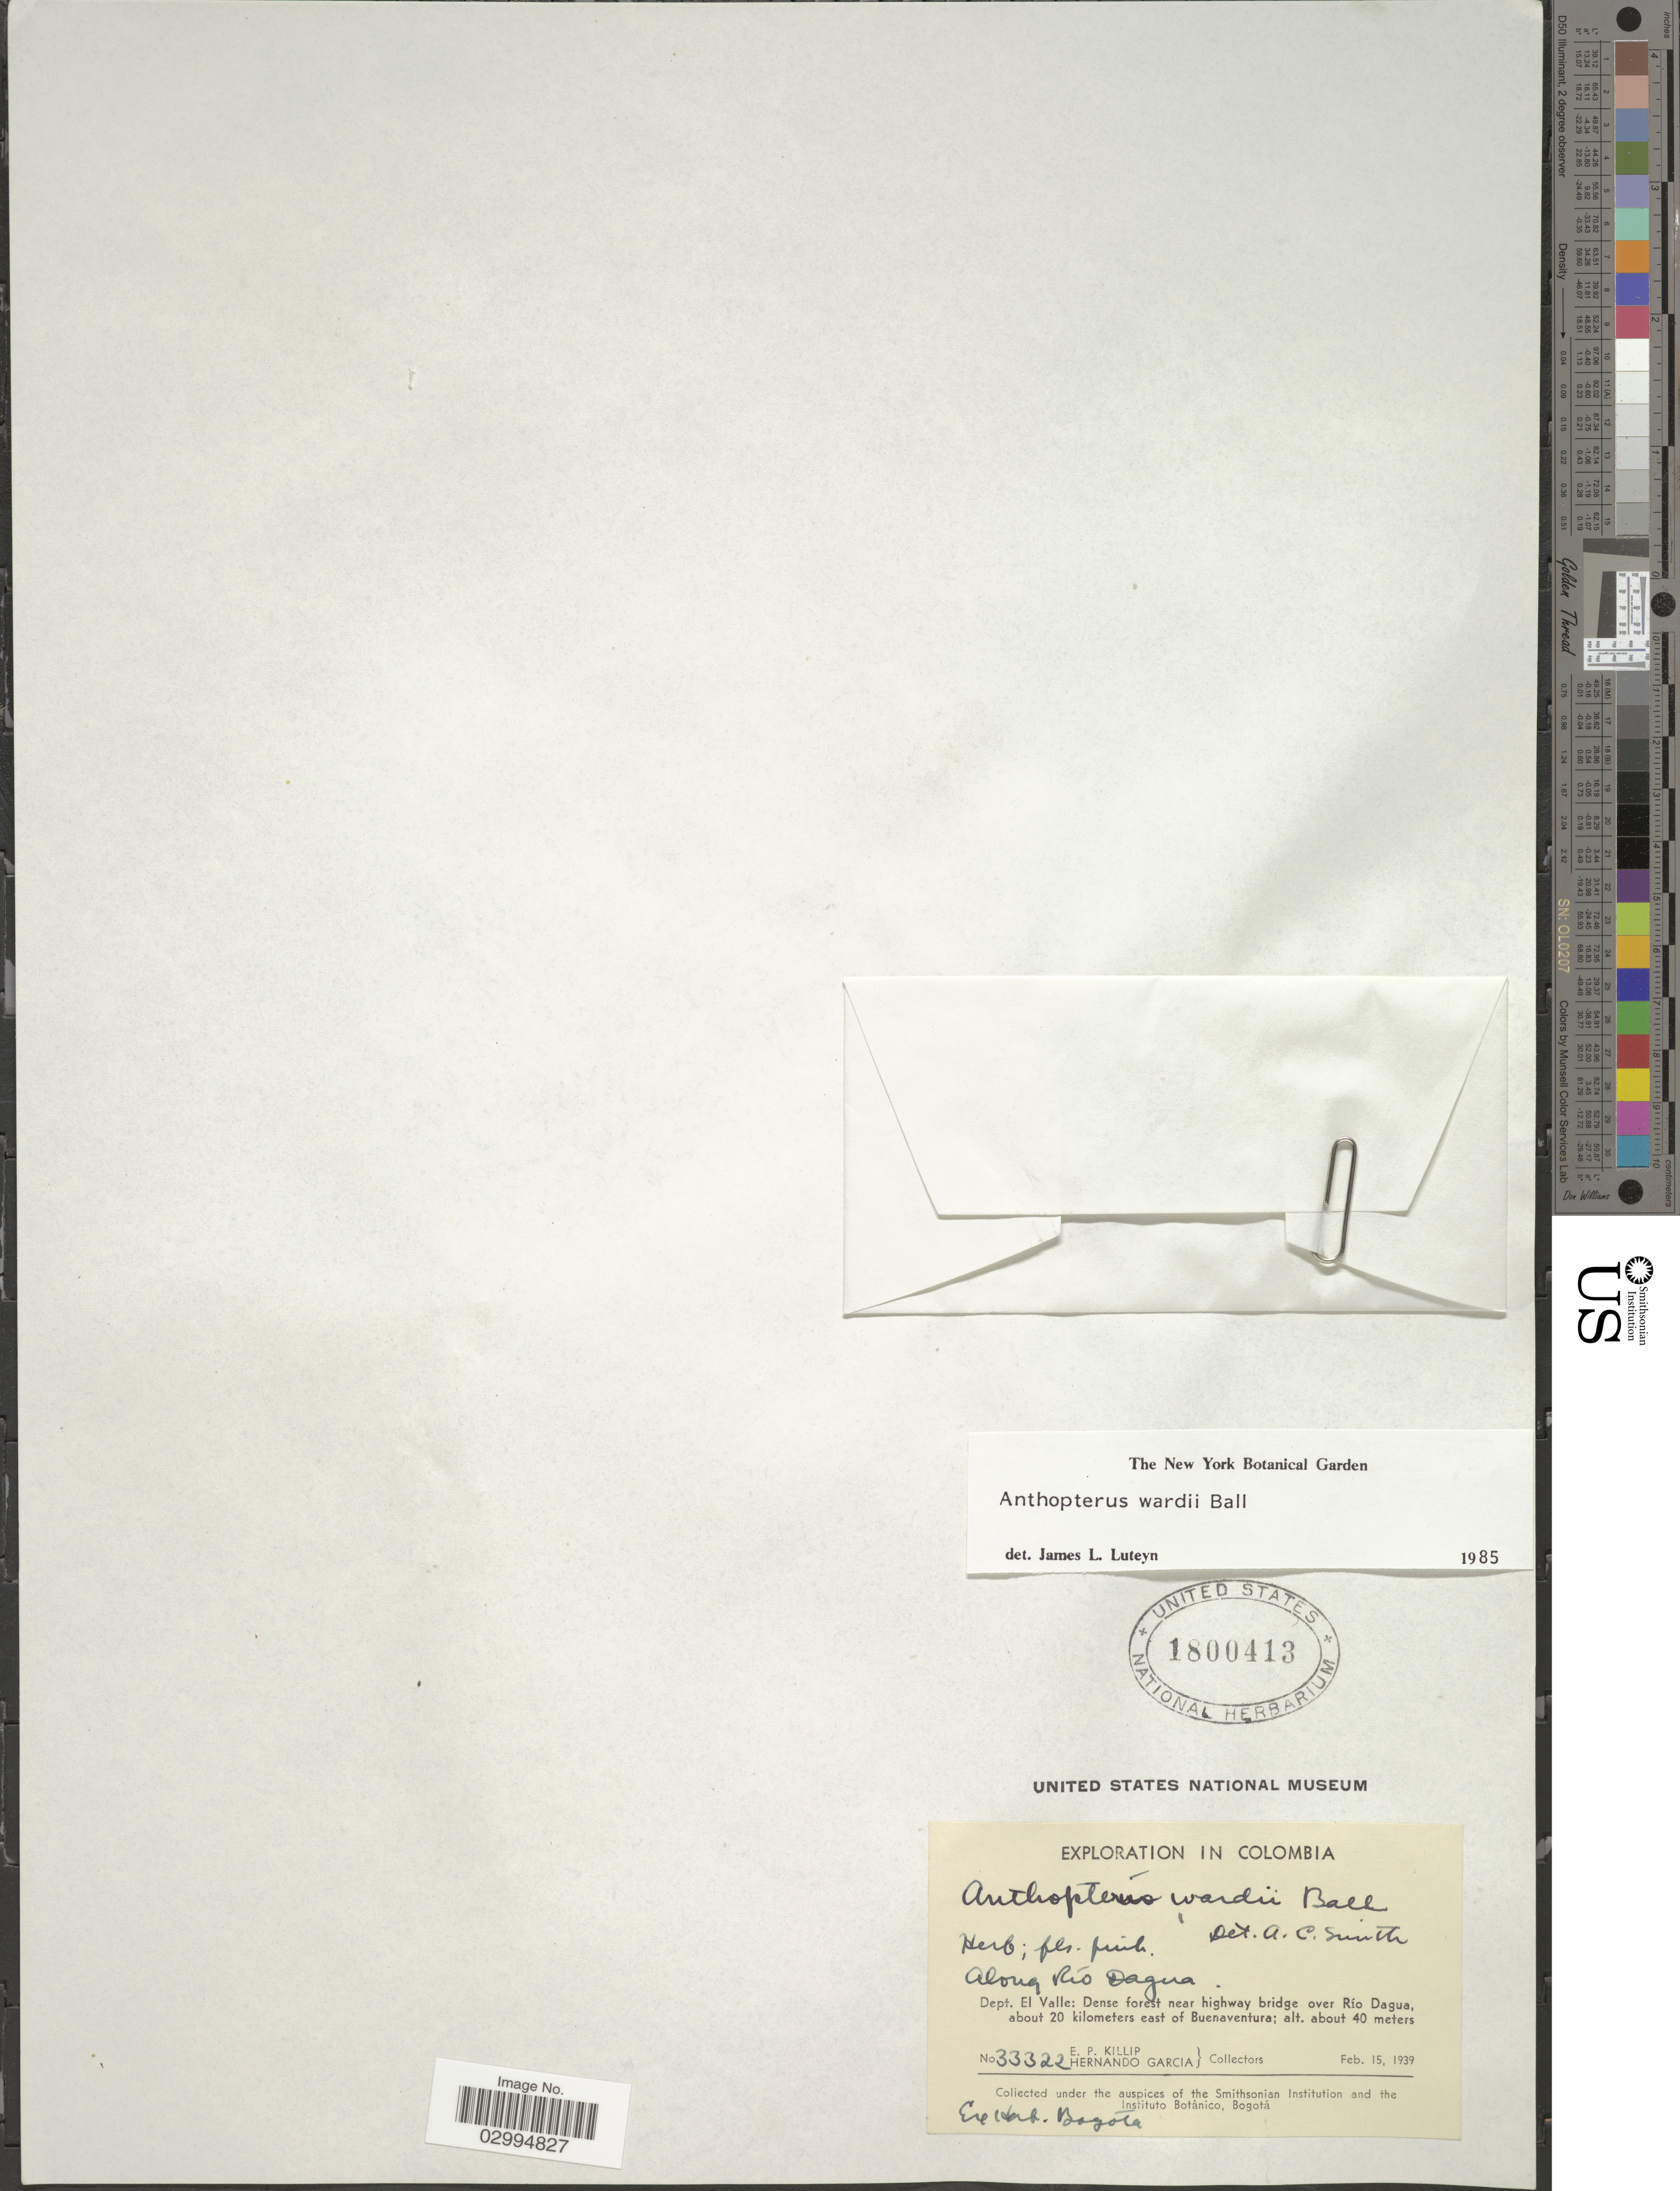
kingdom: Plantae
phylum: Tracheophyta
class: Magnoliopsida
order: Ericales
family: Ericaceae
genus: Anthopterus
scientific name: Anthopterus wardii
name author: Ball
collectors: E. P. Killip & H. Garcia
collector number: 33322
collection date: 1939-02-15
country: Colombia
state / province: Valle del Cauca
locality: Along Río Dagua. Dept. El Valle: Dense forest near highway bridge over Río Dagua, about 20 kilometers east of Buenaventura.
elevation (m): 40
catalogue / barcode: US 1800413